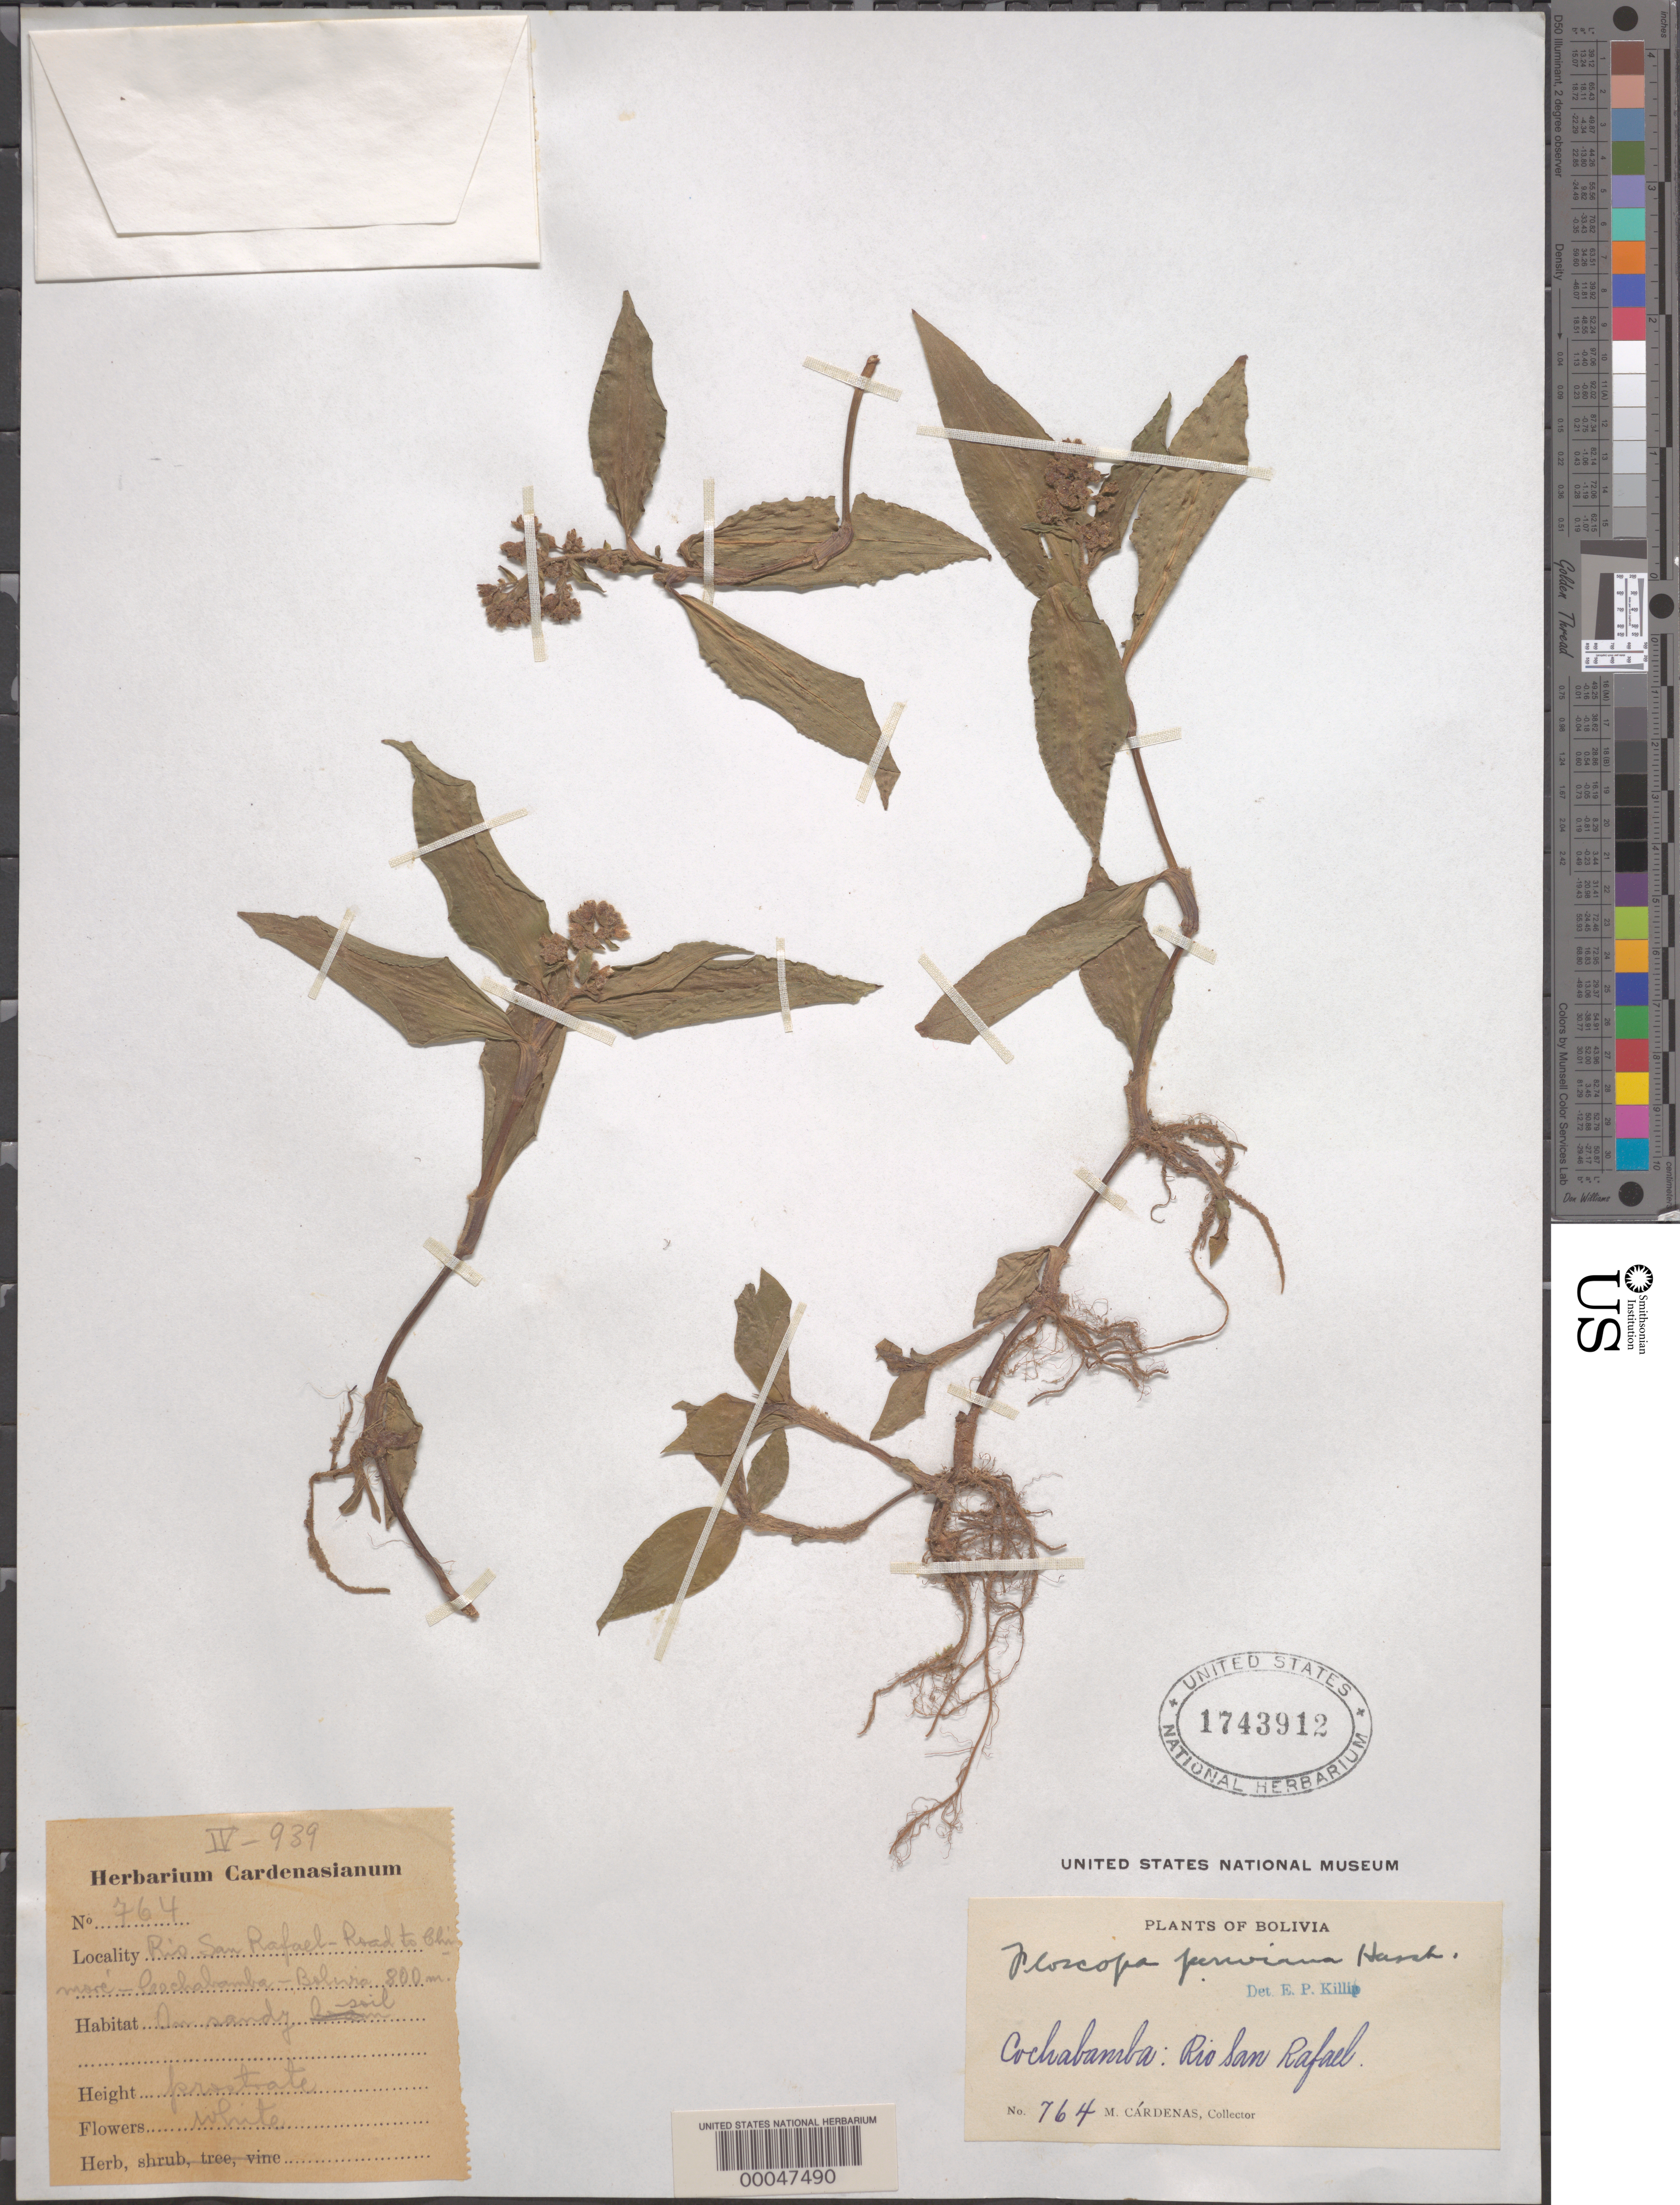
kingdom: Plantae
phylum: Tracheophyta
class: Liliopsida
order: Commelinales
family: Commelinaceae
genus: Floscopa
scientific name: Floscopa peruviana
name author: Hassk. ex C.B. Clarke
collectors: M. Cárdenas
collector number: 764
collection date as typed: Apr 1939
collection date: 1939-04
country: Bolivia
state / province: Cochabamba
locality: Rio San Rafael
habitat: Sandy soil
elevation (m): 800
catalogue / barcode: US 1743912